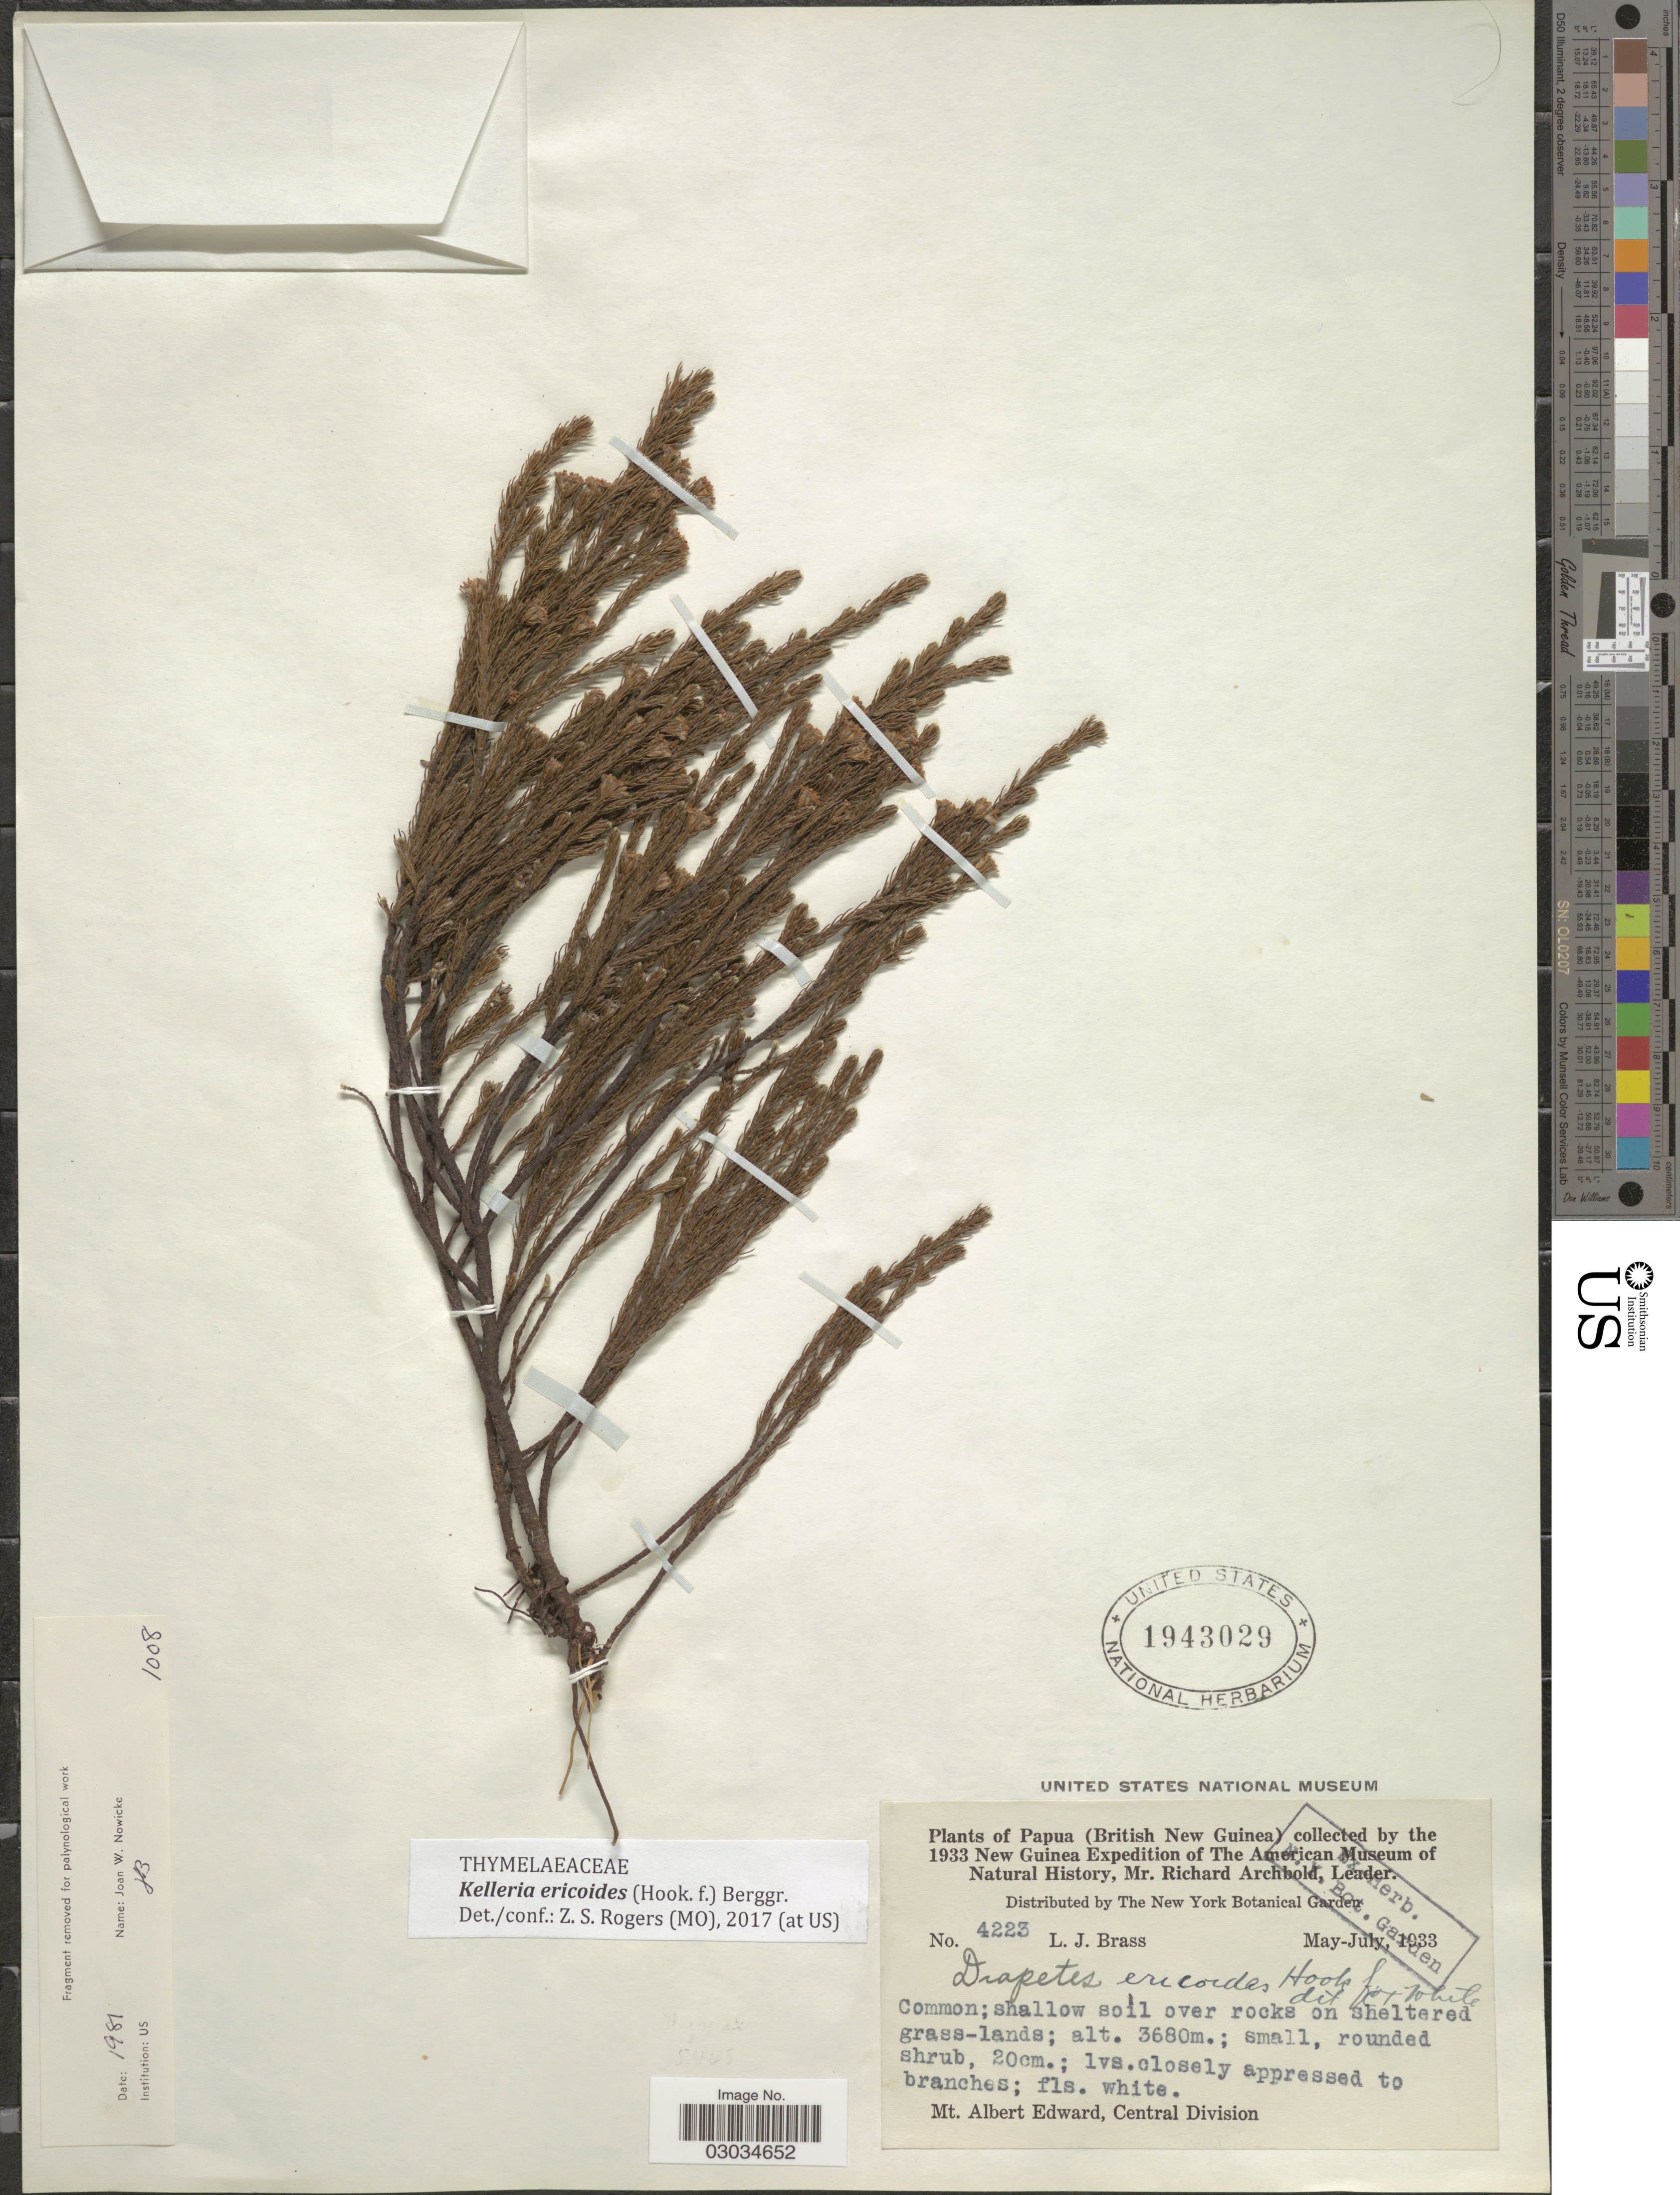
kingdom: Plantae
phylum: Tracheophyta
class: Magnoliopsida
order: Malvales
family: Thymelaeaceae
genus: Kelleria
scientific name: Kelleria ericoides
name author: (Hook. f.) Berggr.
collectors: L. J. Brass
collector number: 4223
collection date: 1933-05/1933-07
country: Papua New Guinea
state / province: Central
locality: Papua (British New Guinea). Mt. Albert Edward, Central Division.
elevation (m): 3680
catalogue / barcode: US 1943029